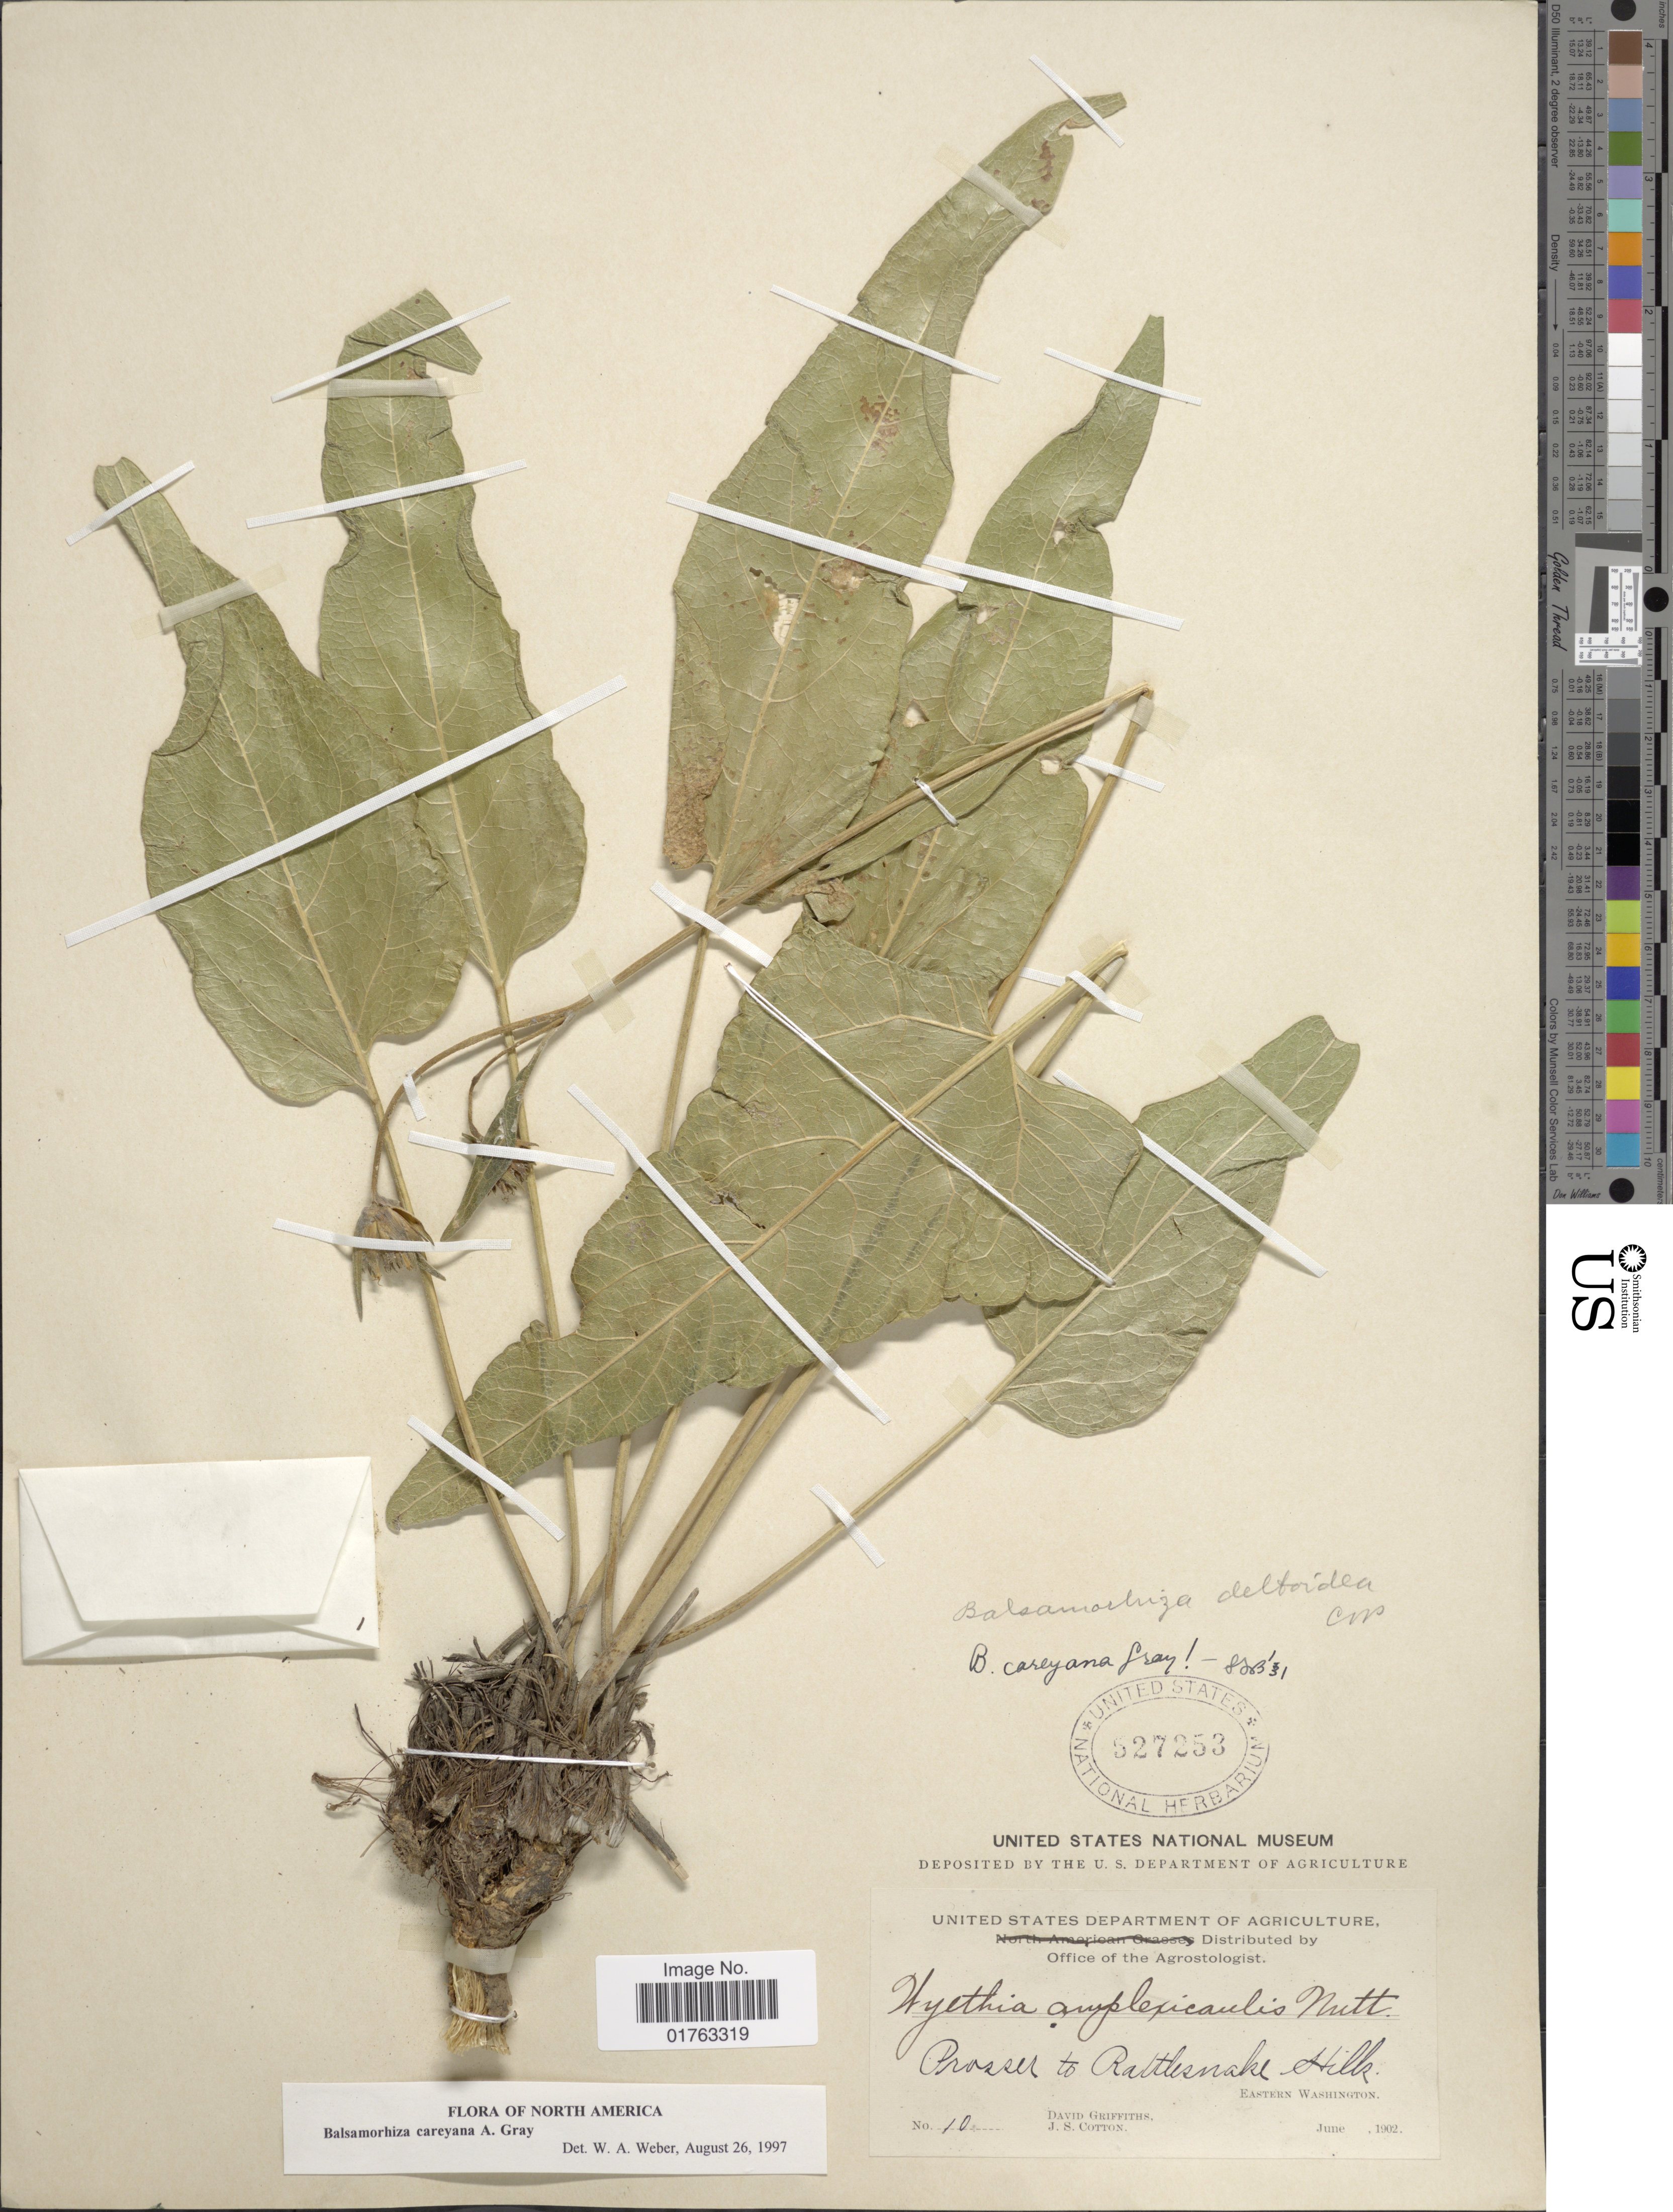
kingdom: Plantae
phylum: Tracheophyta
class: Magnoliopsida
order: Asterales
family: Asteraceae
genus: Balsamorhiza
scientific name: Balsamorhiza careyana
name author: A. Gray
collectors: D. Griffiths & J. S. Cotton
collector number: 10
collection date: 1902-06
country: United States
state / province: Washington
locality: Prosser to Rattlesnake Hills, Eastern Washington.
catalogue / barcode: US 527253